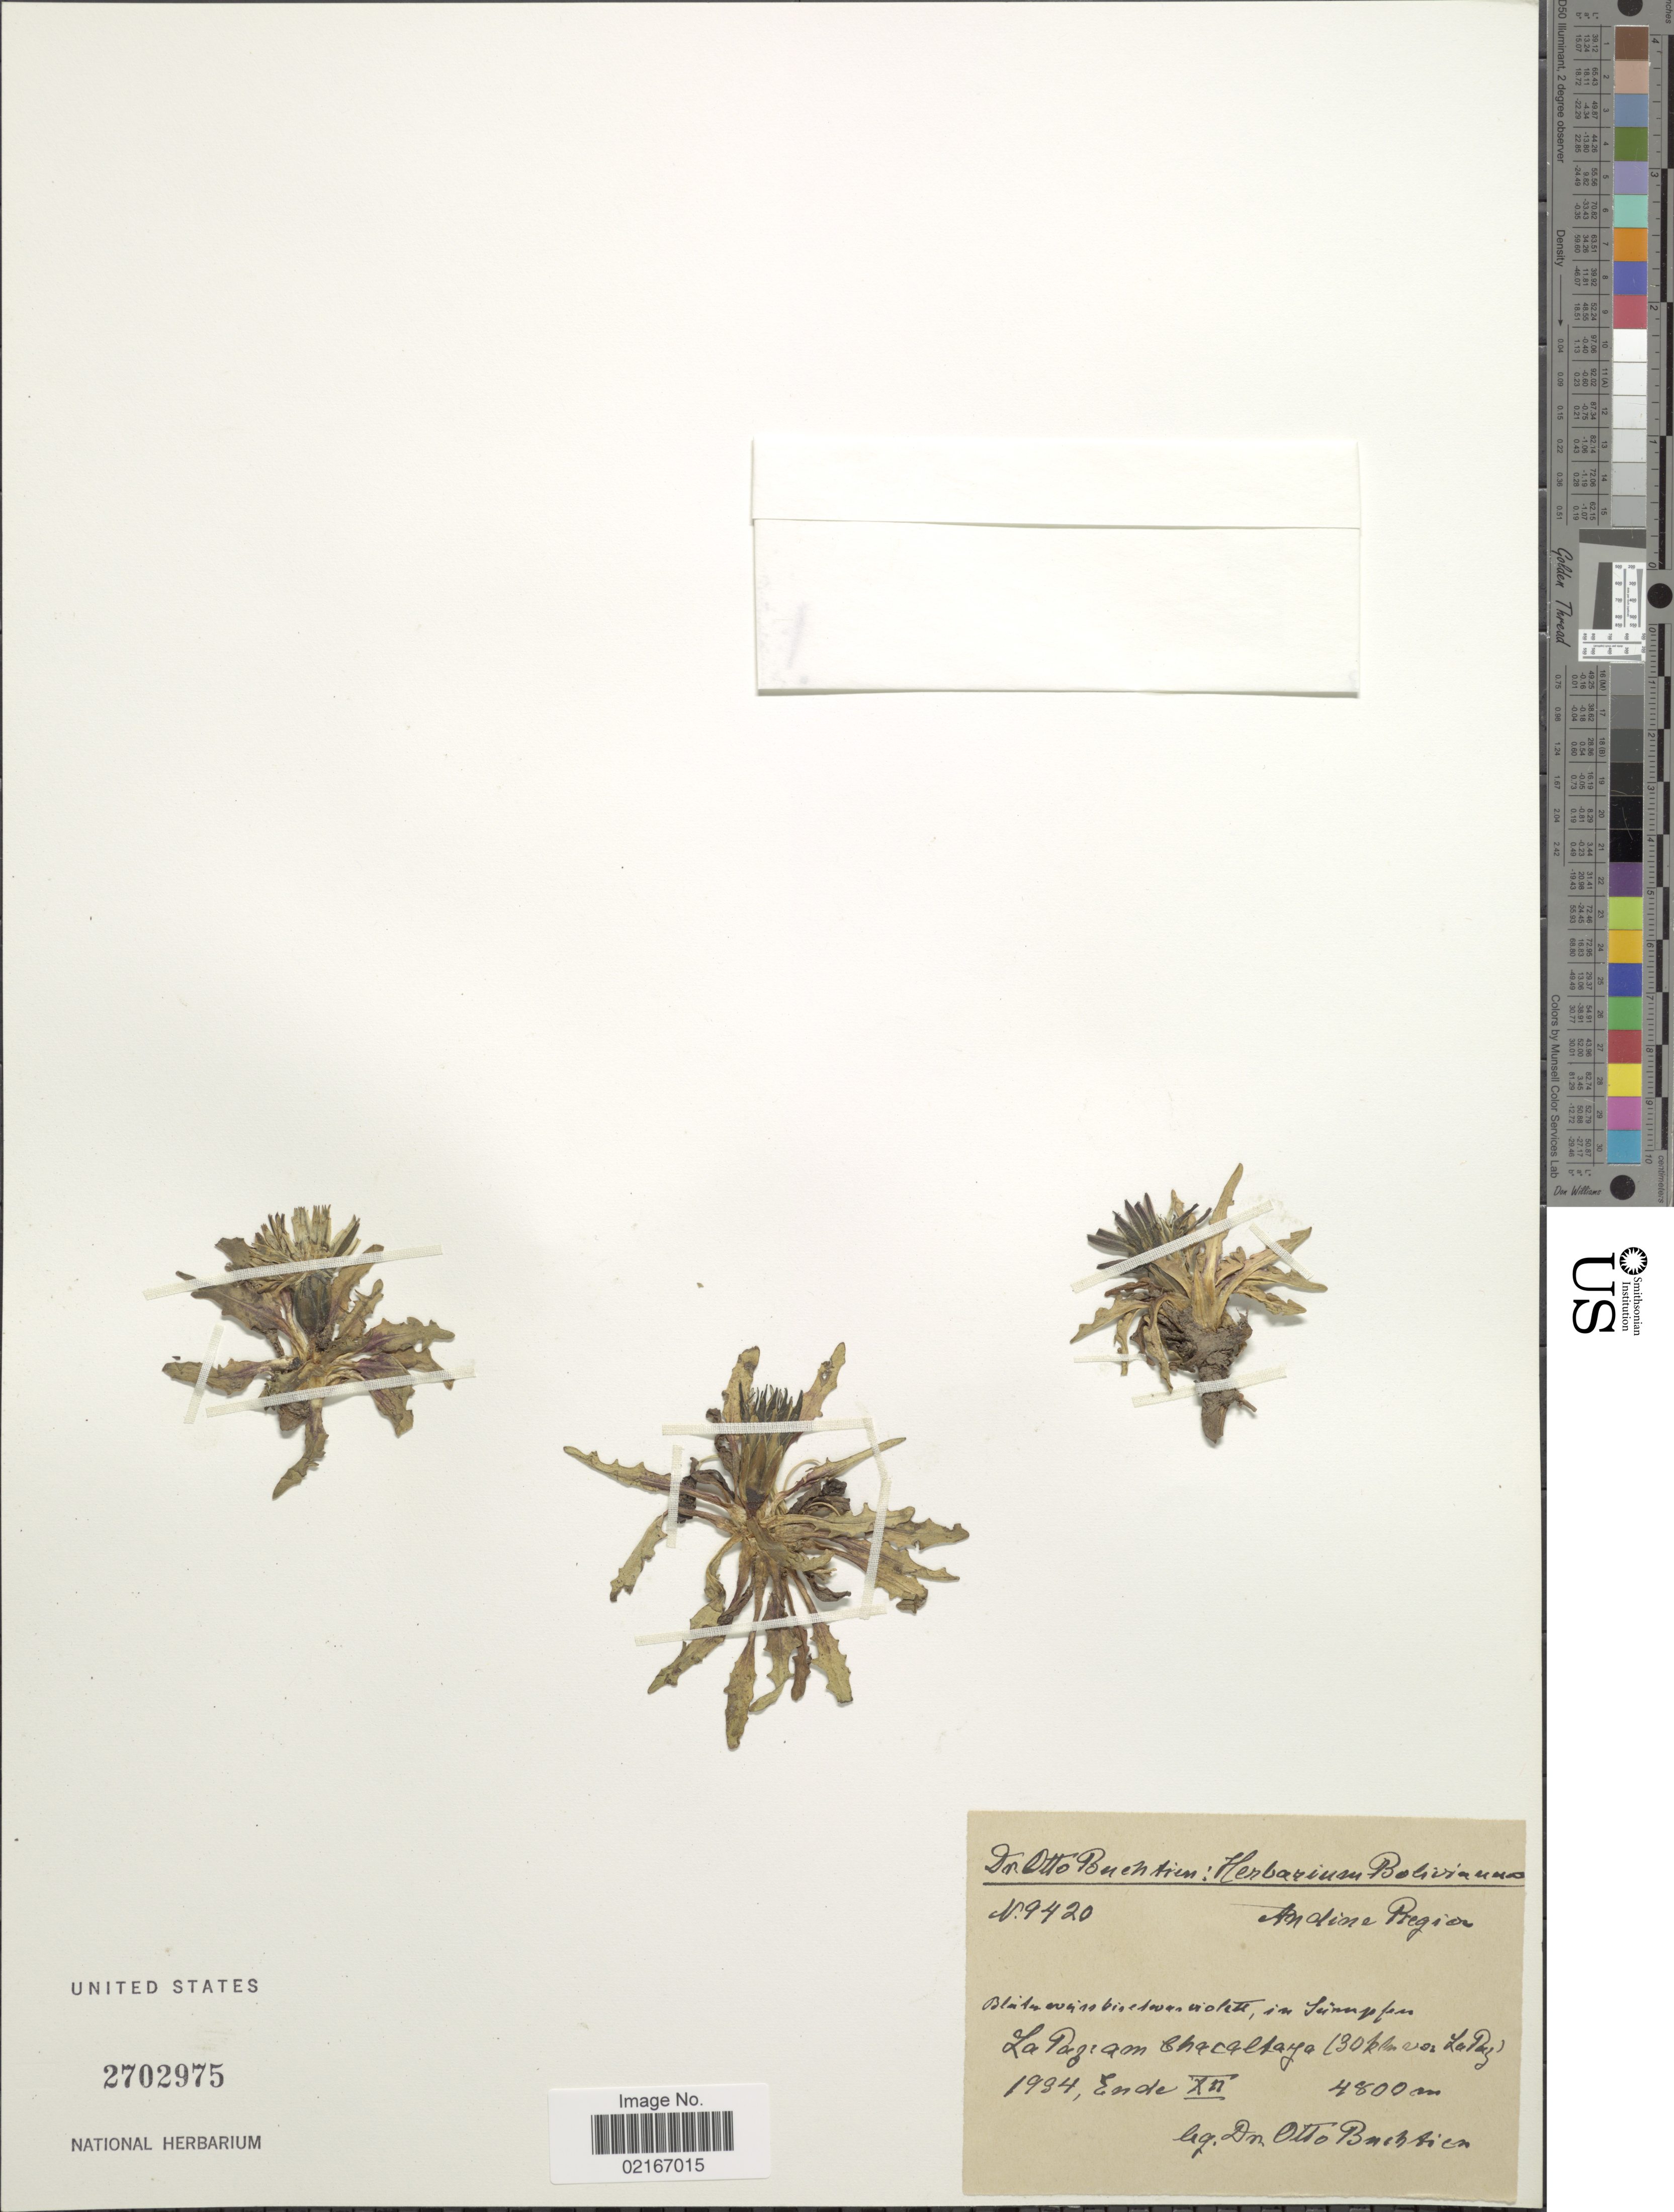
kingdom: Plantae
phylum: Tracheophyta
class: Magnoliopsida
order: Asterales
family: Asteraceae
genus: Hypochaeris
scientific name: Hypochaeris sp.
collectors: O. Buchtien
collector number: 9420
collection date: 1934-12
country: Bolivia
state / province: La Paz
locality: Andine Region, Chacaltaya (30 km from La Paz)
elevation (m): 4800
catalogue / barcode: US 2702975